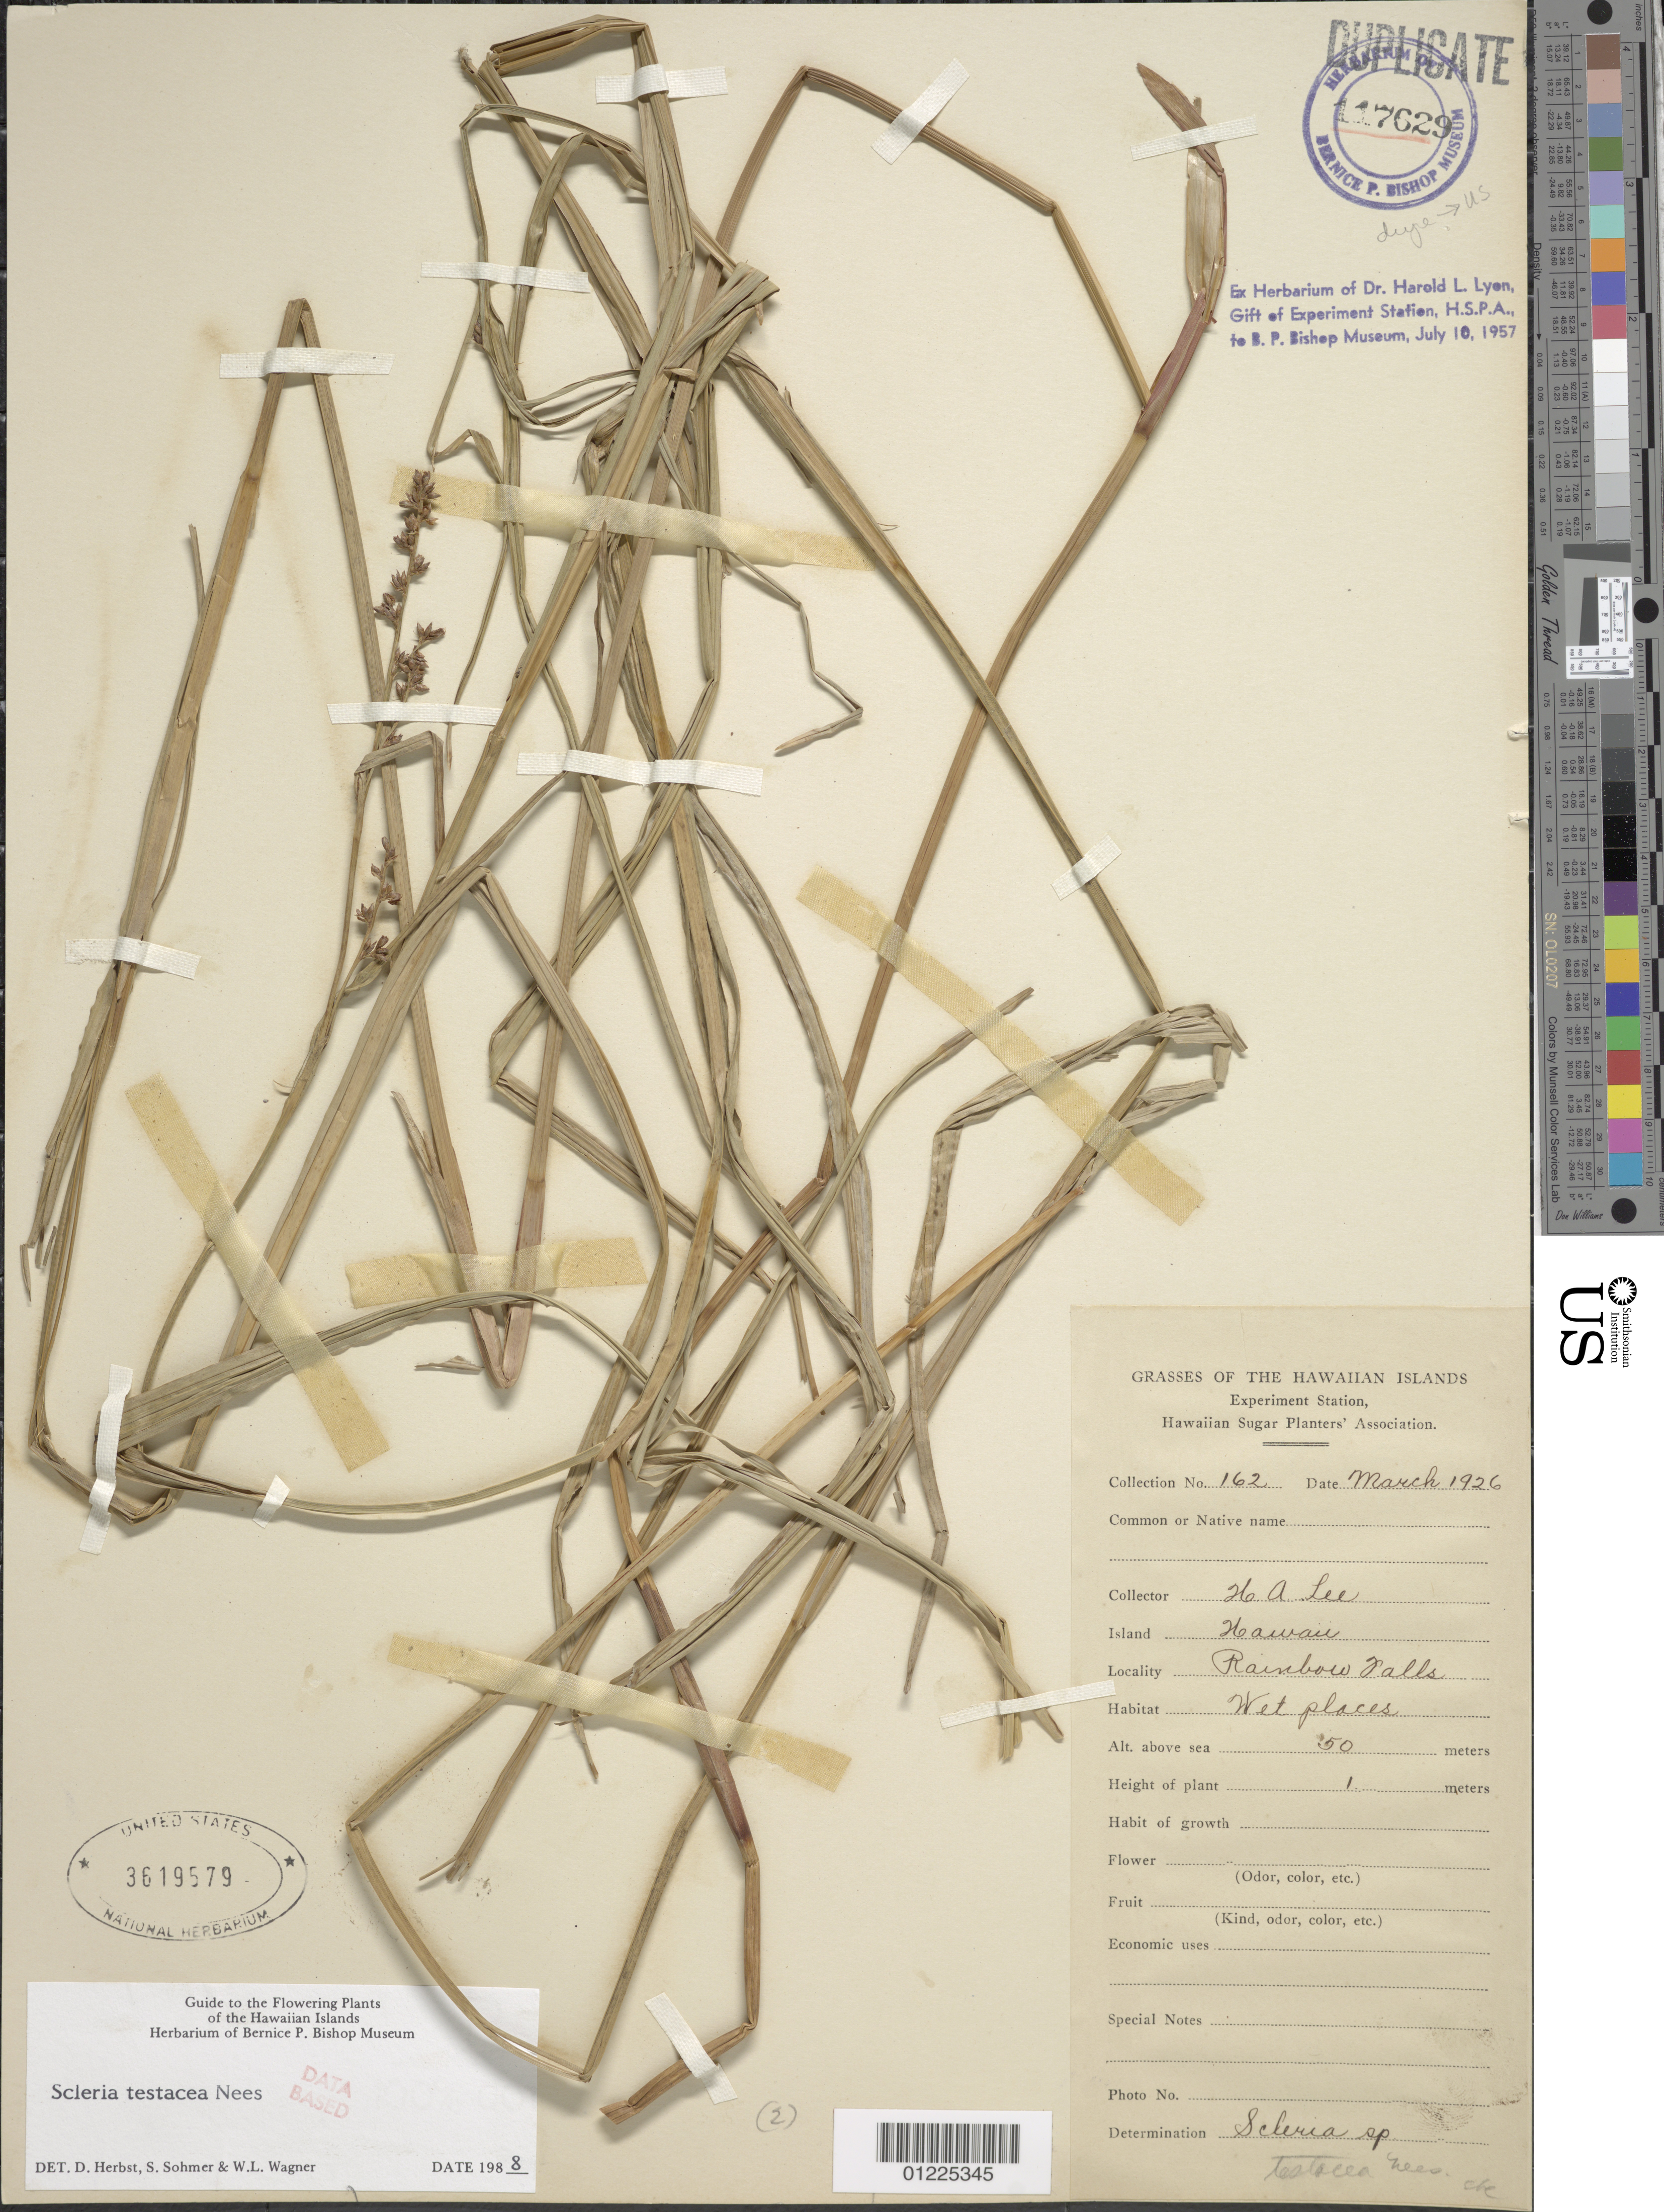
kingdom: Plantae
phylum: Tracheophyta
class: Liliopsida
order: Poales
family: Cyperaceae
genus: Scleria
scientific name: Scleria testacea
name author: Nees ex Kunth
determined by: Herbst, D. R.; Sohmer, S. H.; Wagner, W. L.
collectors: H. Lee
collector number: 162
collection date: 1926-03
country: United States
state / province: Hawaii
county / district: Hawaii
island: Hawaii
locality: Painbow Falls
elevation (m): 50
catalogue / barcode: US 3619579